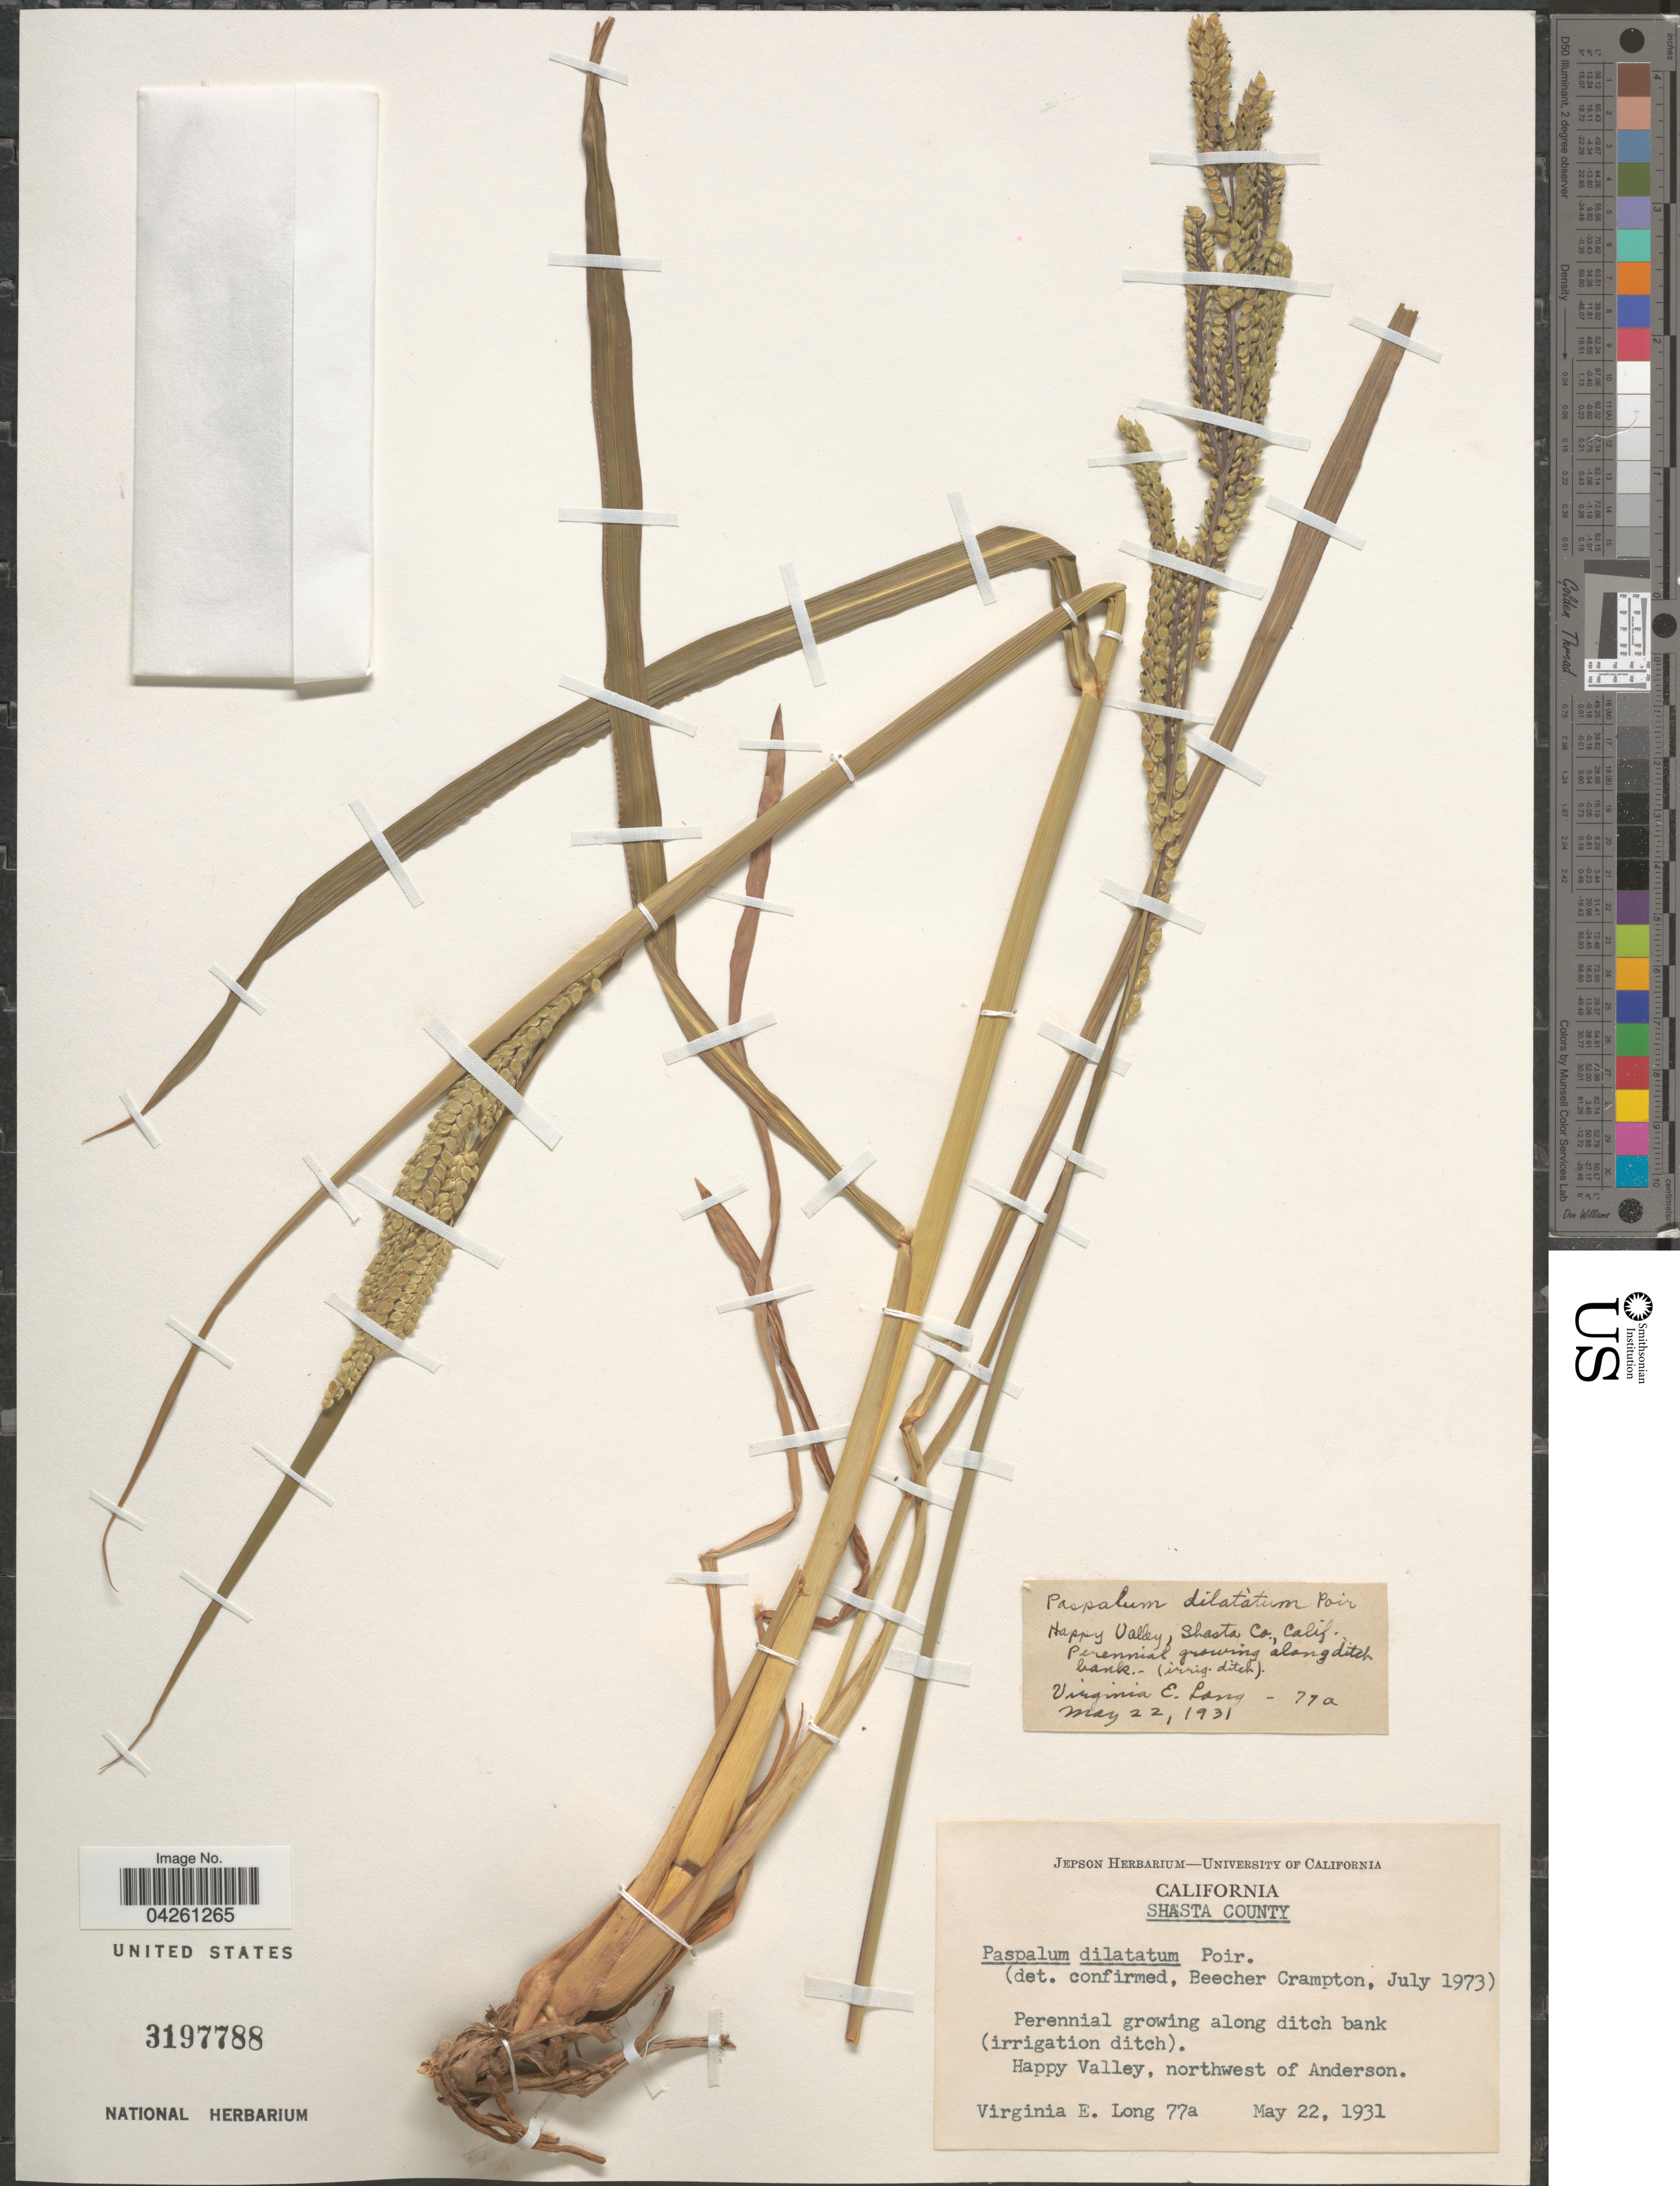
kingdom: Plantae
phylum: Tracheophyta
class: Liliopsida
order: Poales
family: Poaceae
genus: Paspalum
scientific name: Paspalum dilatatum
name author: Poir.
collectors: V. Long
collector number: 77a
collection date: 1931-05-22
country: United States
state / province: California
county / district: Shasta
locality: Shasta County. Along ditch bank (irrigation ditch). Happy Valley, northwest of Anderson.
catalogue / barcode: US 3197788